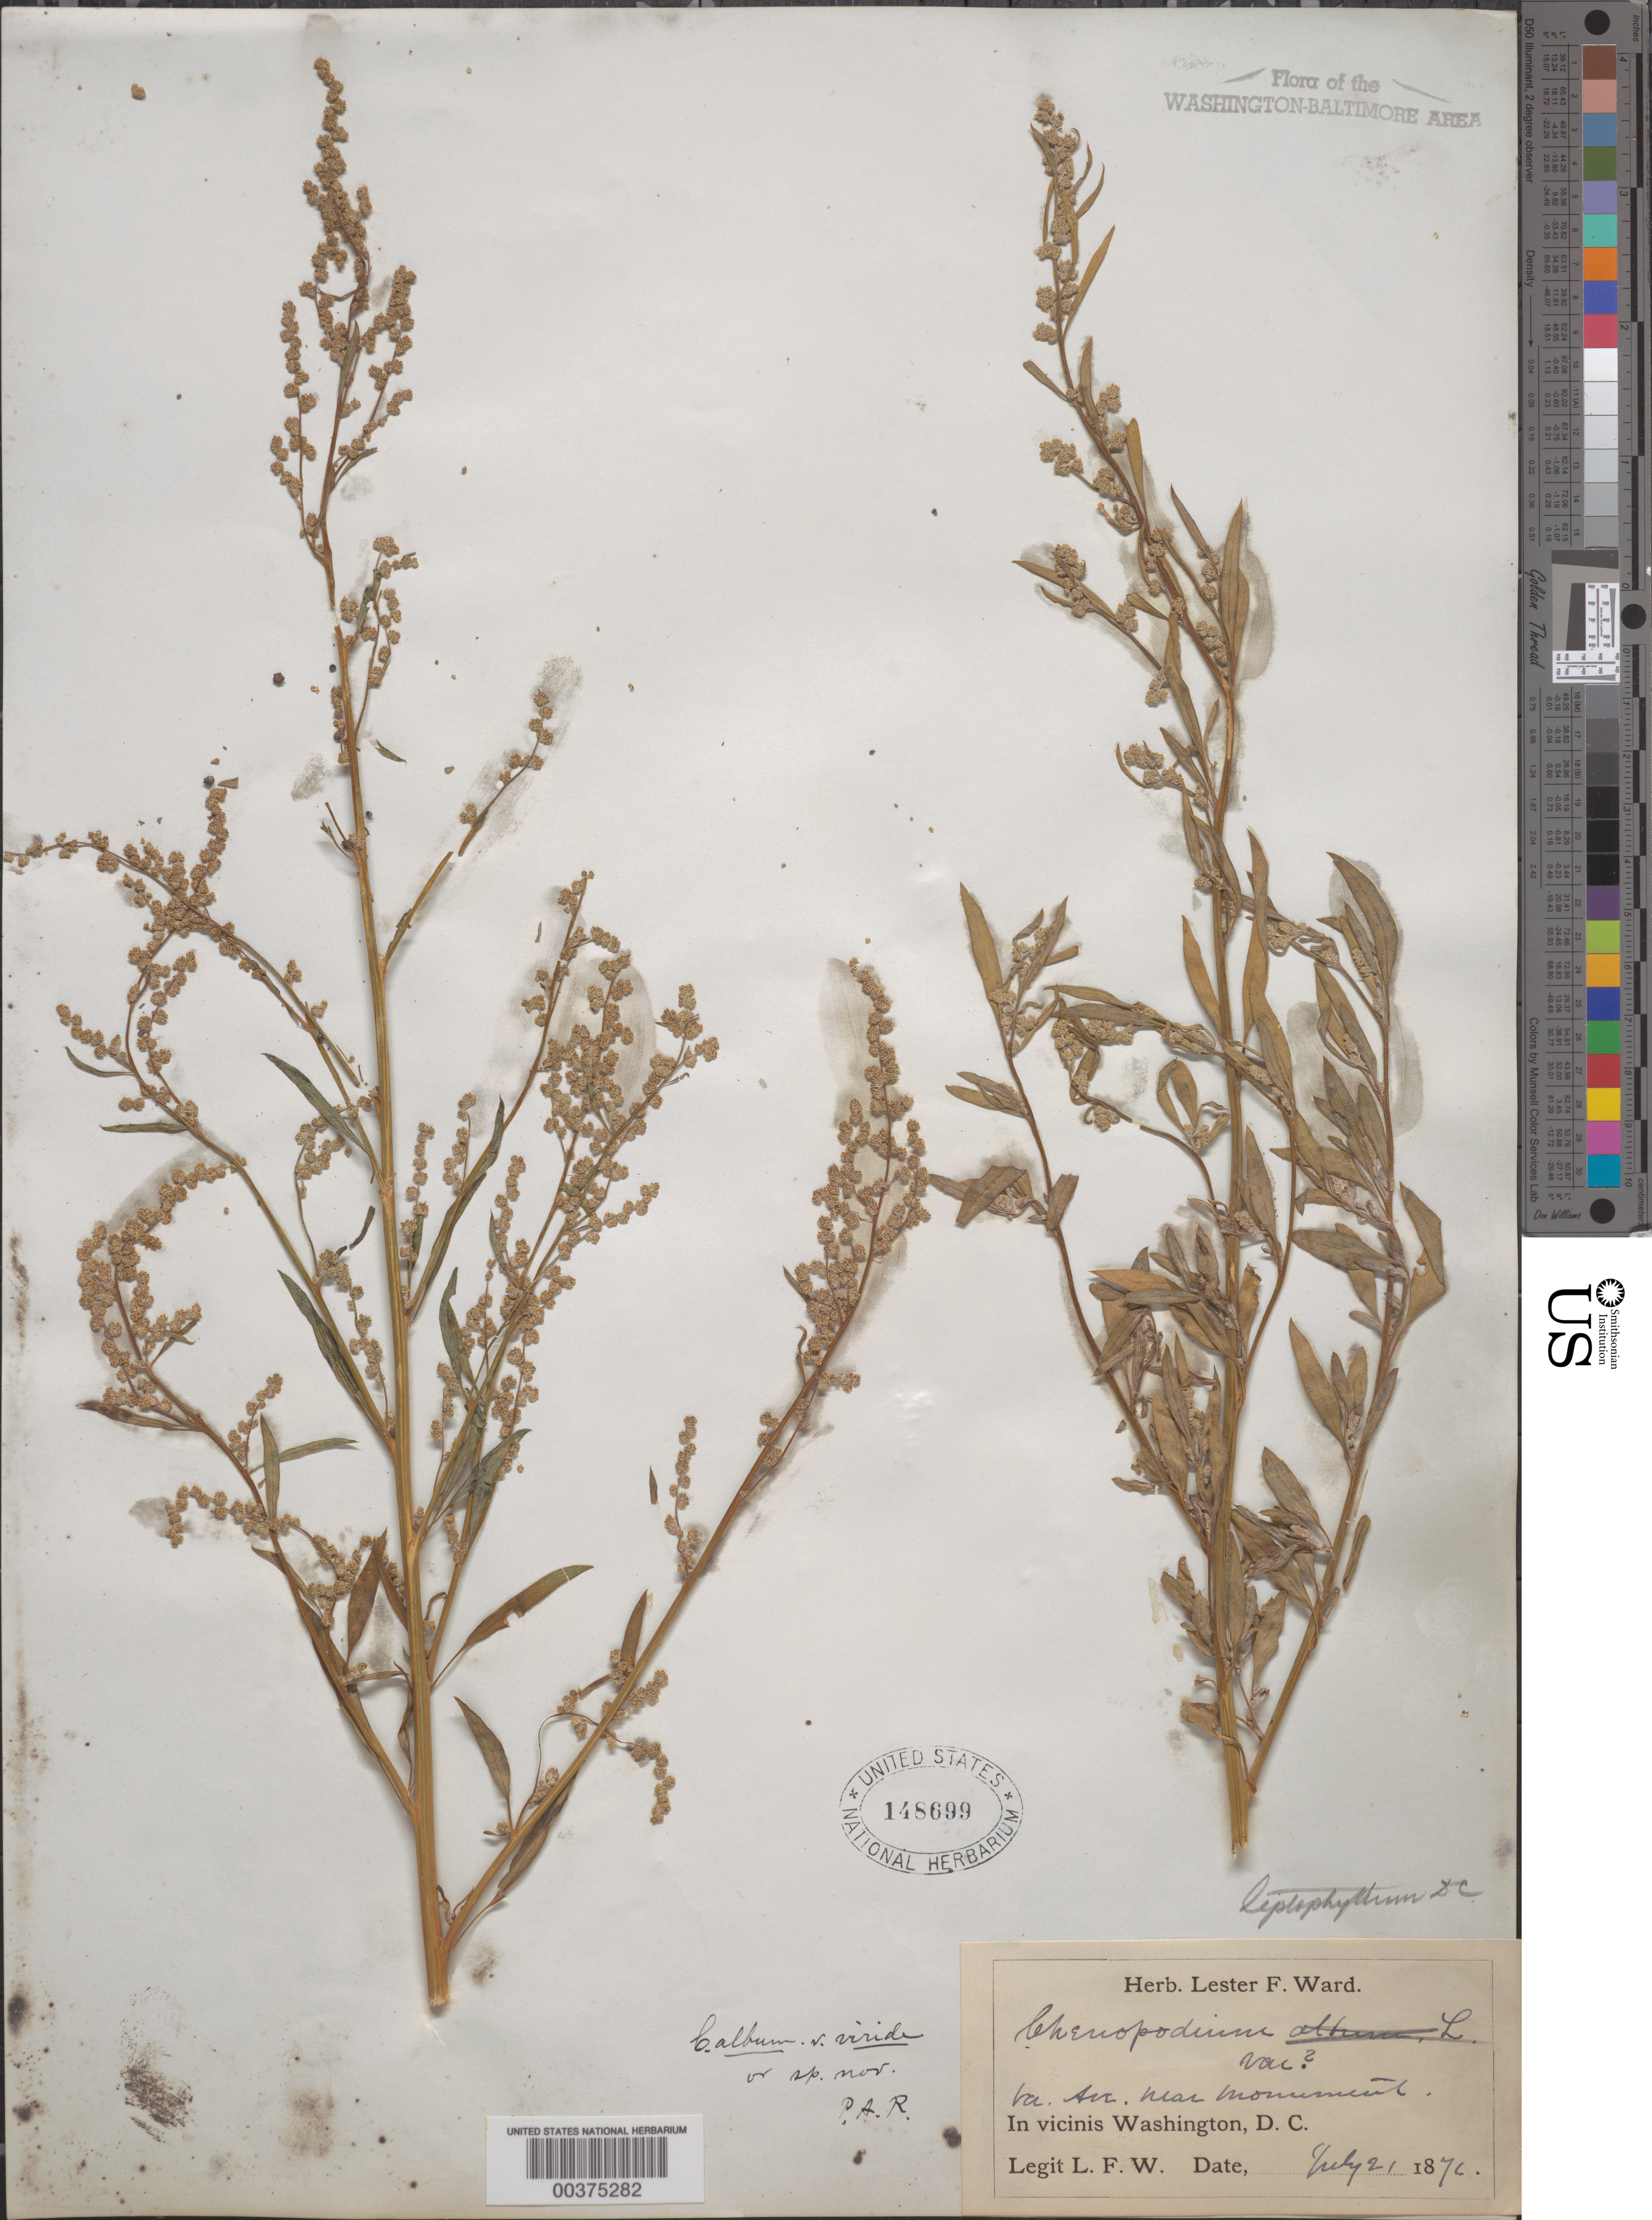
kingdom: Plantae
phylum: Tracheophyta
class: Magnoliopsida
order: Caryophyllales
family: Amaranthaceae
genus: Chenopodium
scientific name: Chenopodium album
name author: L.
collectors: L. F. Ward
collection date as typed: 21 Jul 1876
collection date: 1876-07-21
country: United States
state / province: District of Columbia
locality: Virginia Avenue near Monument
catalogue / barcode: US 148699